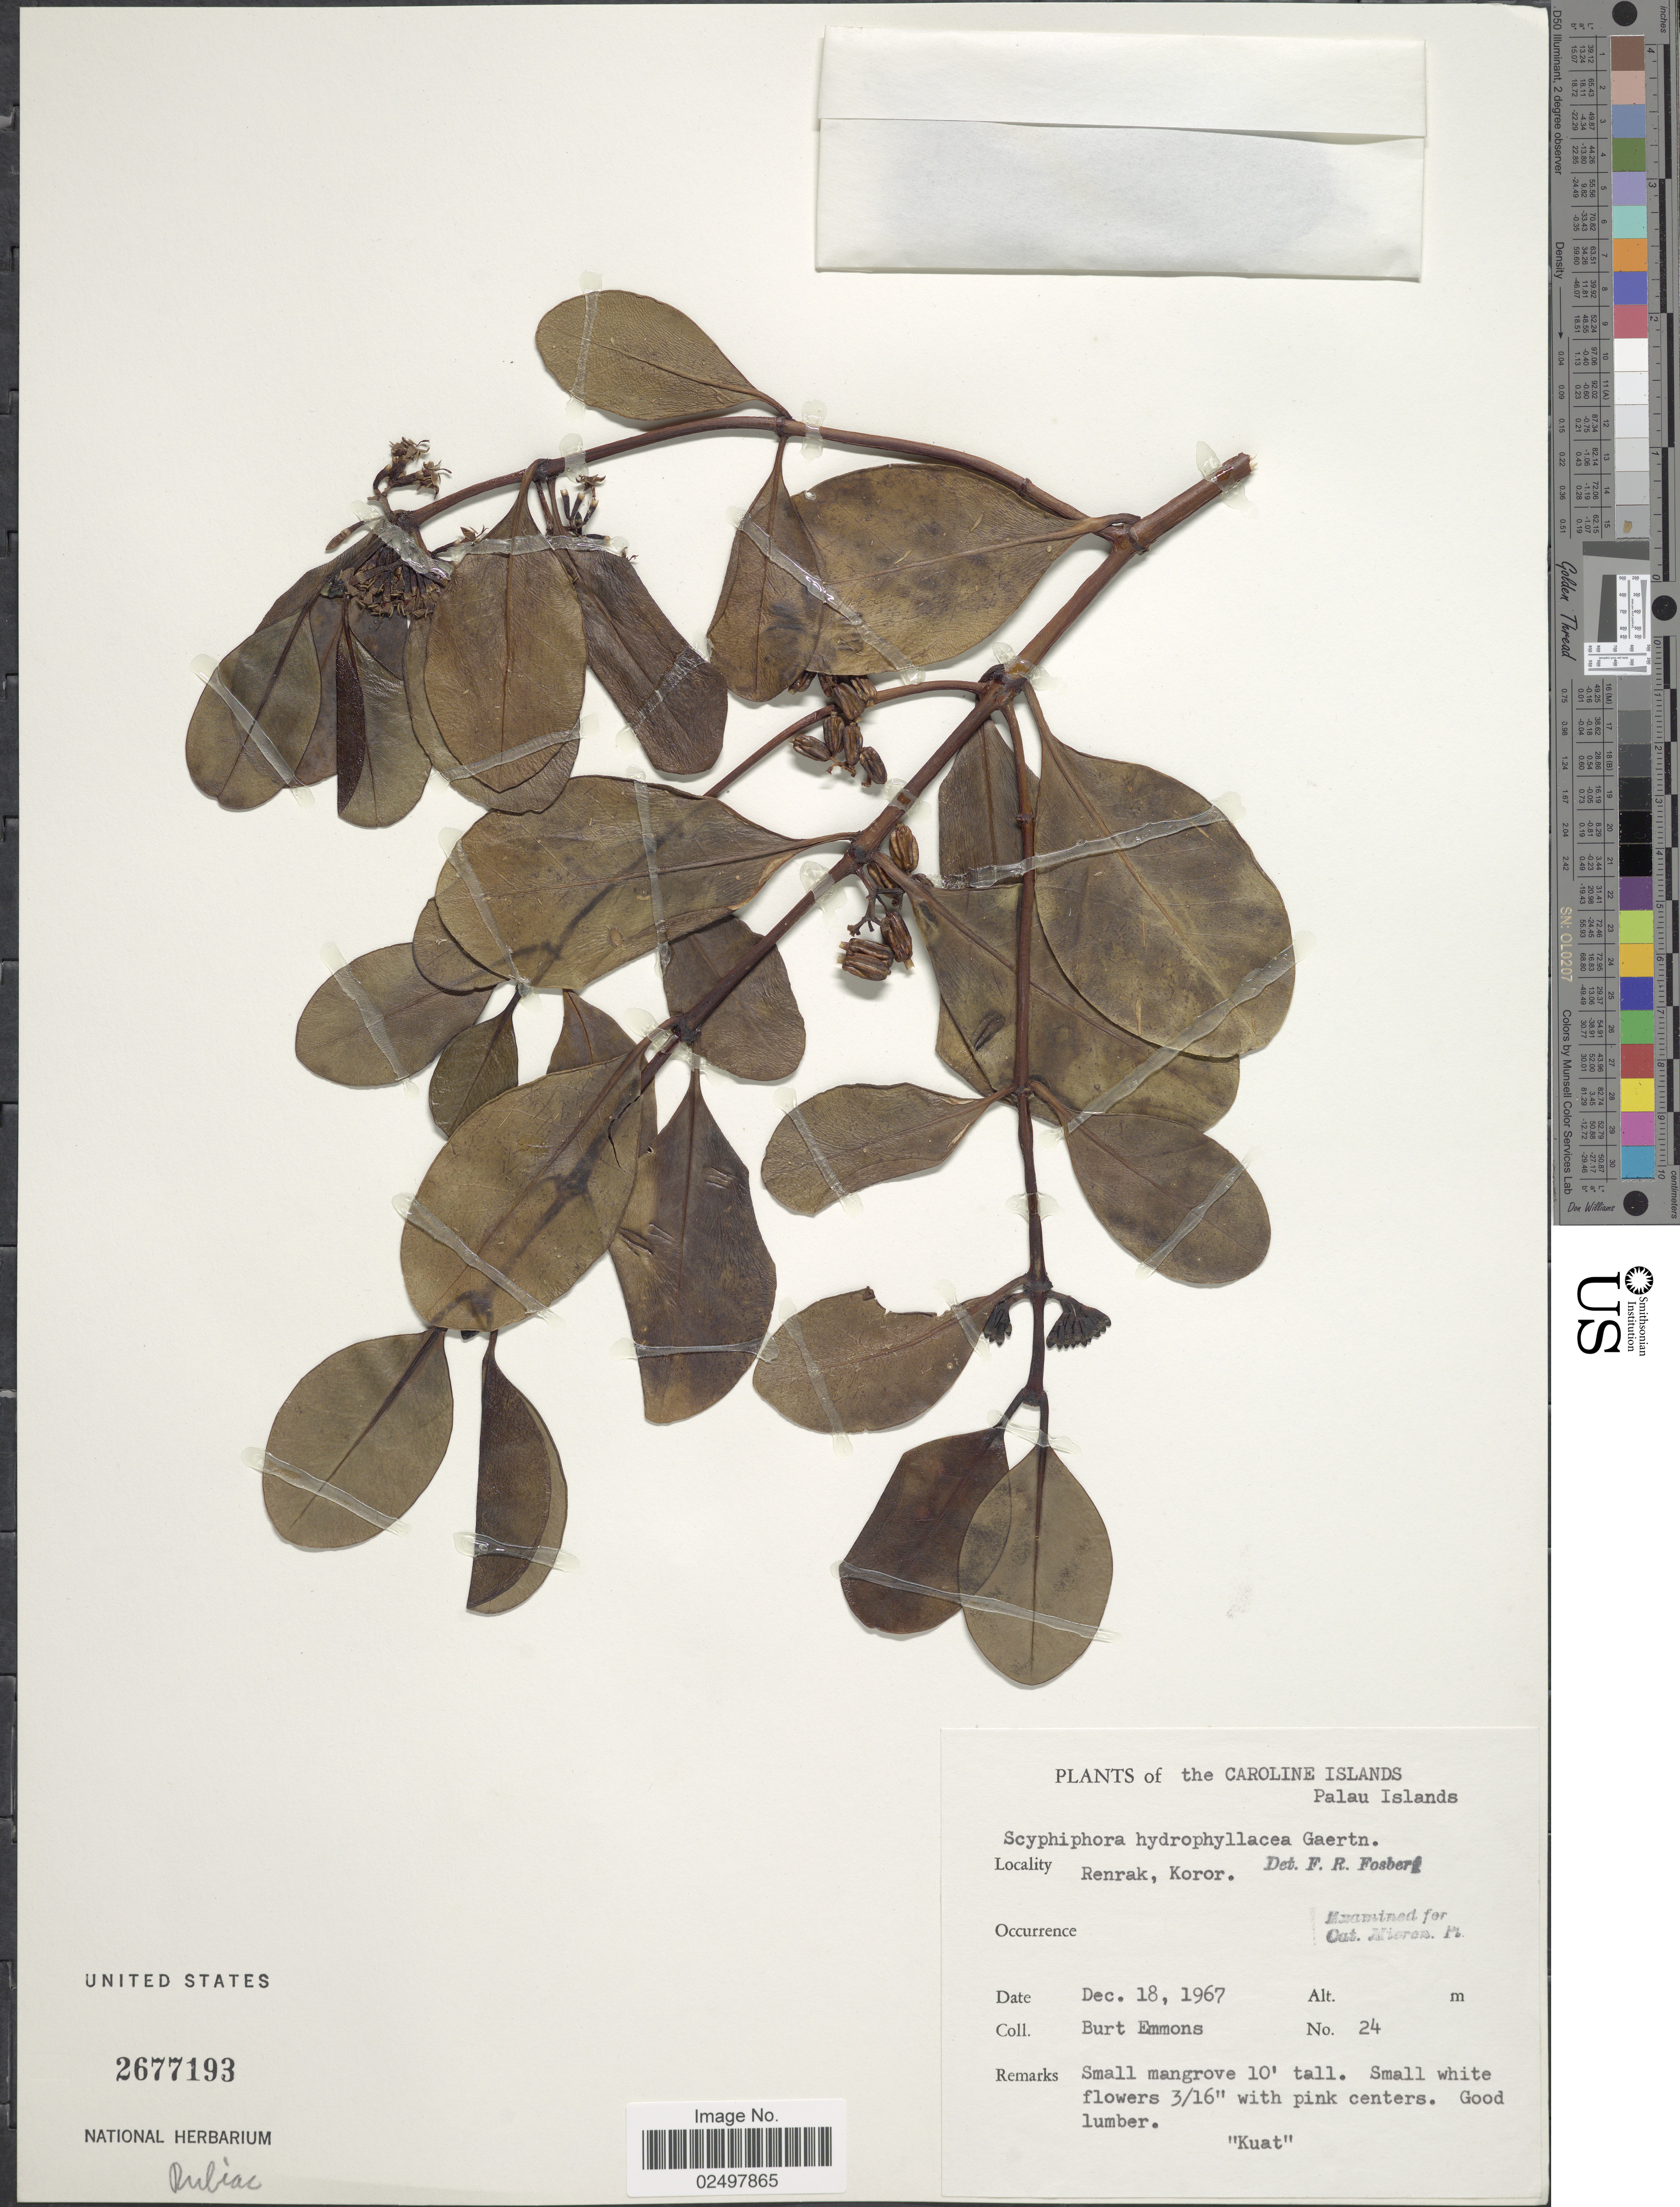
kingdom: Plantae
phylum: Tracheophyta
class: Magnoliopsida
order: Gentianales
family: Rubiaceae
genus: Scyphiphora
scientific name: Scyphiphora hydrophyllacea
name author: Gaertn.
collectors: B. Emmons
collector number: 24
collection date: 1967-12-18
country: Palau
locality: Caroline Islands, Palau Islands, Renrak, Koror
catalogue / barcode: US 2677193